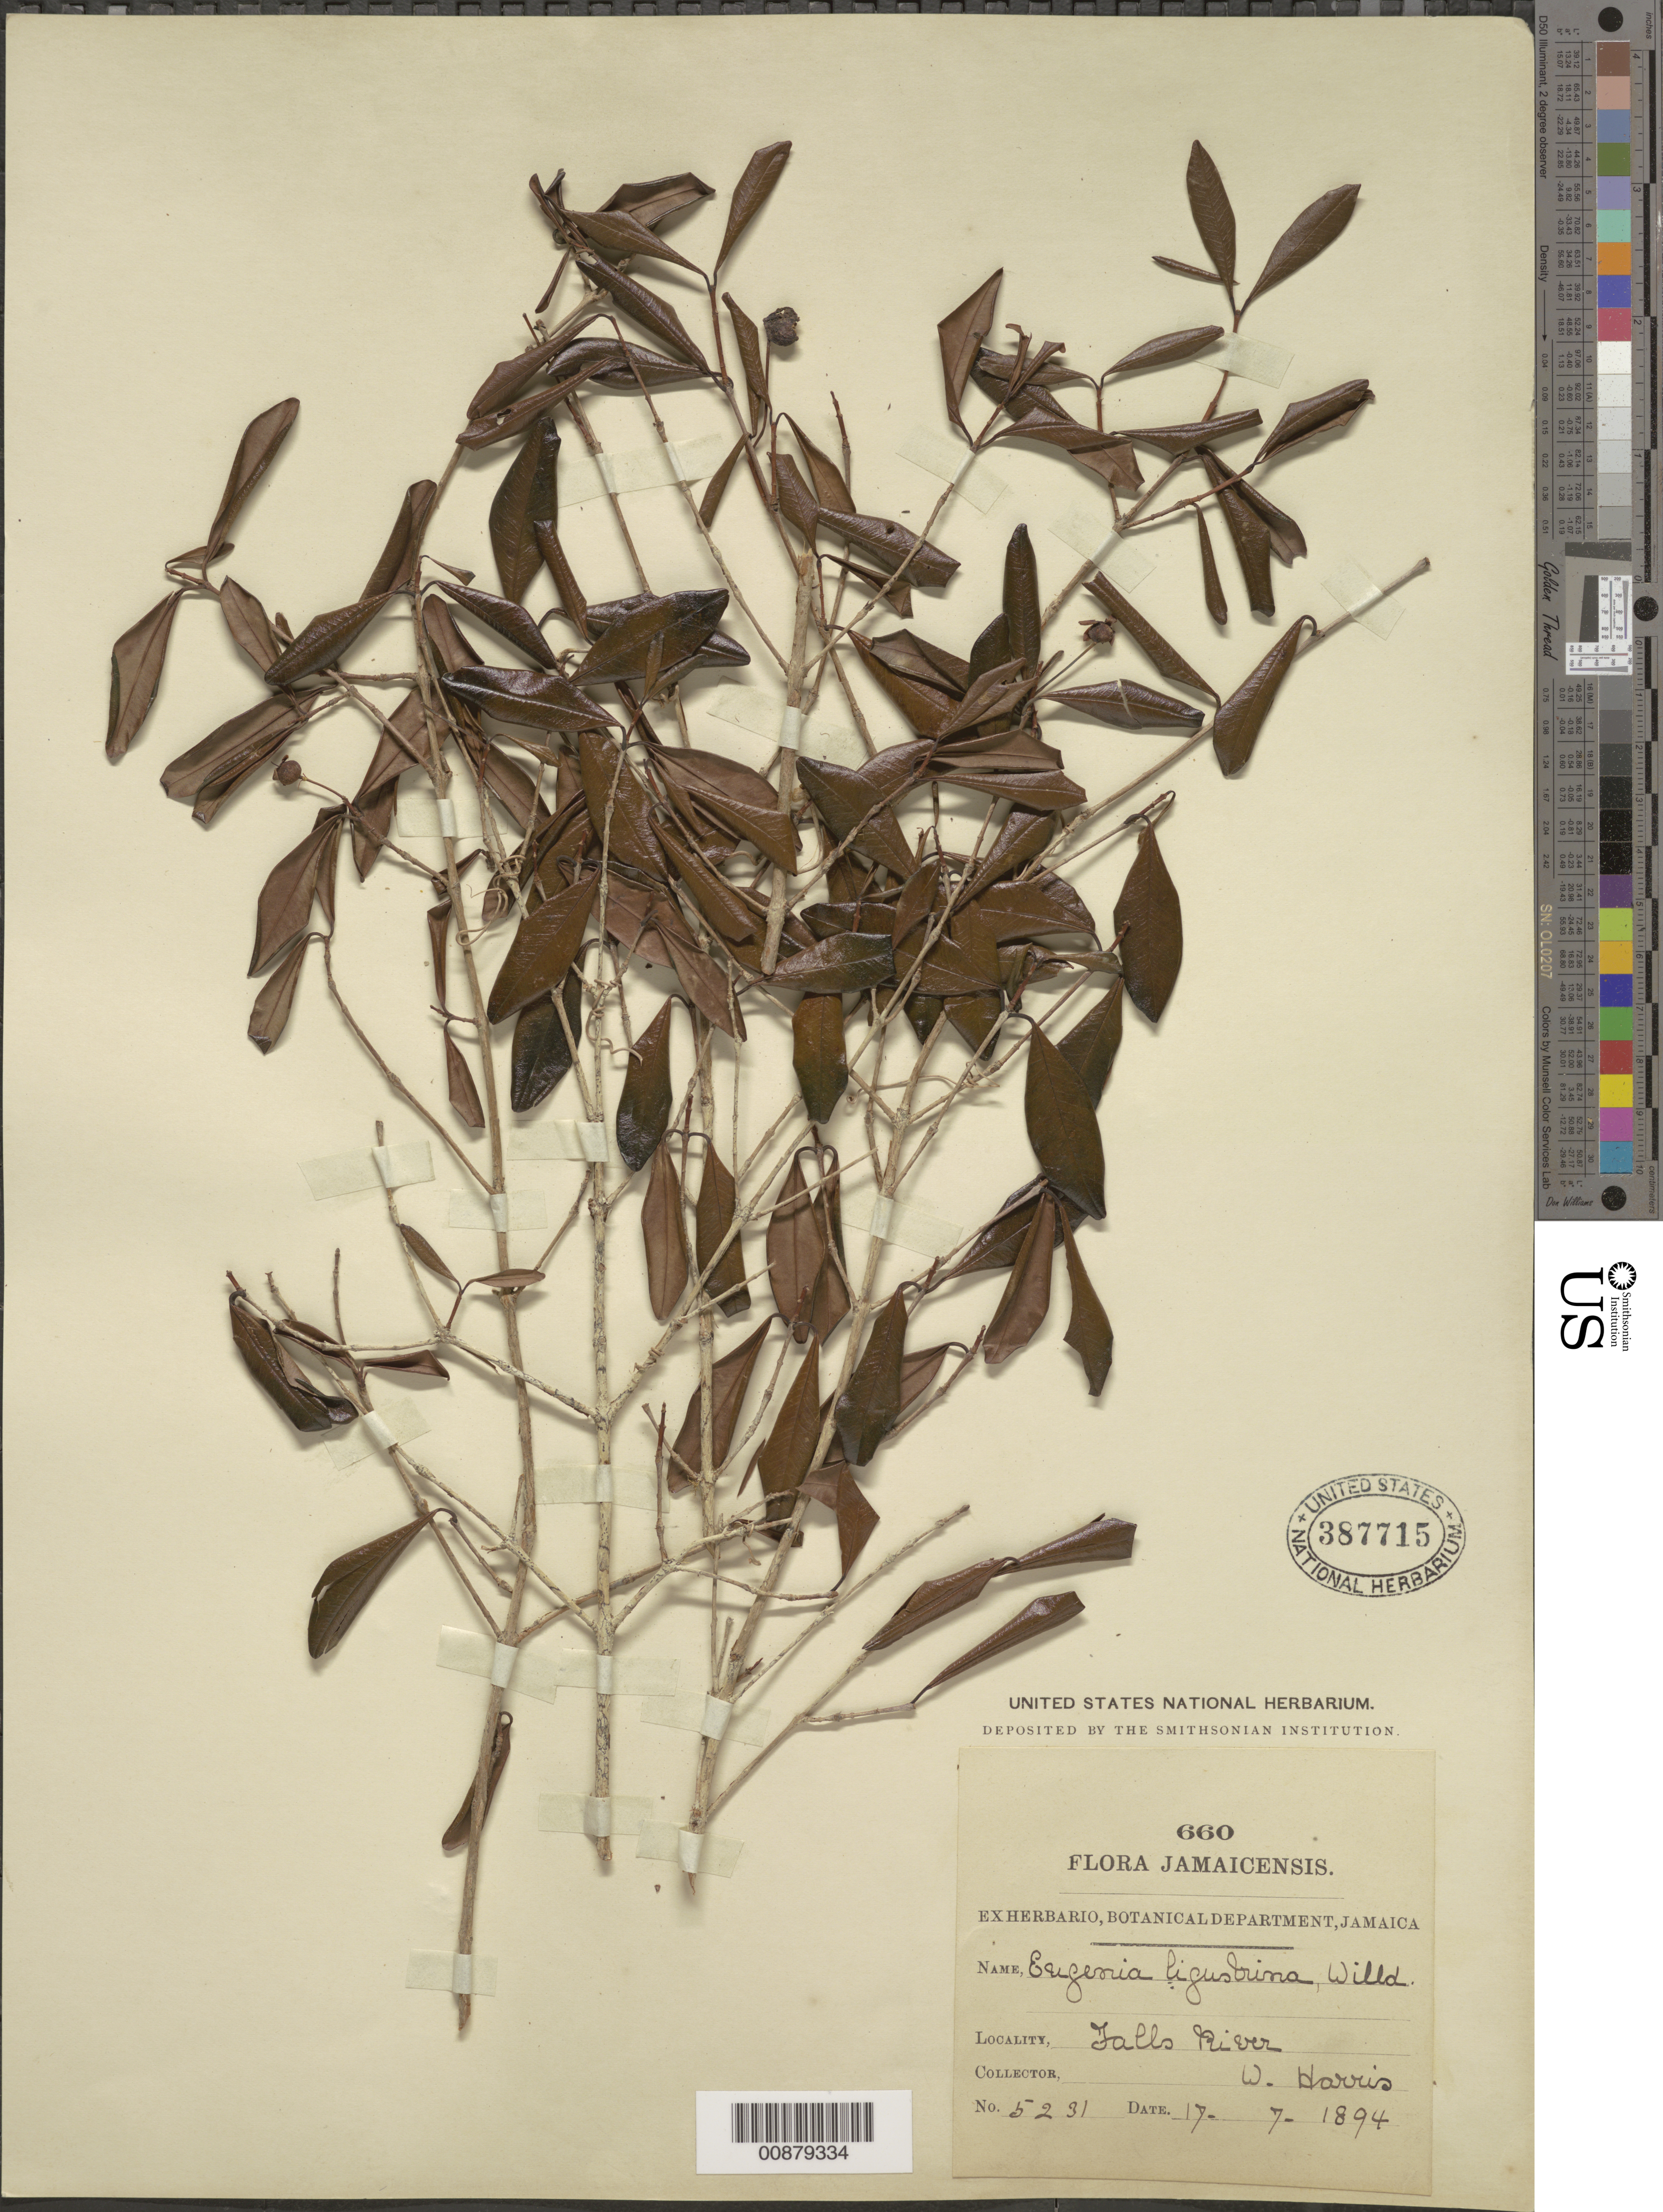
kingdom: Plantae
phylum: Tracheophyta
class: Magnoliopsida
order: Myrtales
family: Myrtaceae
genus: Eugenia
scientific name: Eugenia ligustrina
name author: (Sw.) Willd.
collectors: W. H. Harris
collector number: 5231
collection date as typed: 17 Jul 1894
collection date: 1894-07-17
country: Jamaica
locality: Falls River.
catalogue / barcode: US 387715